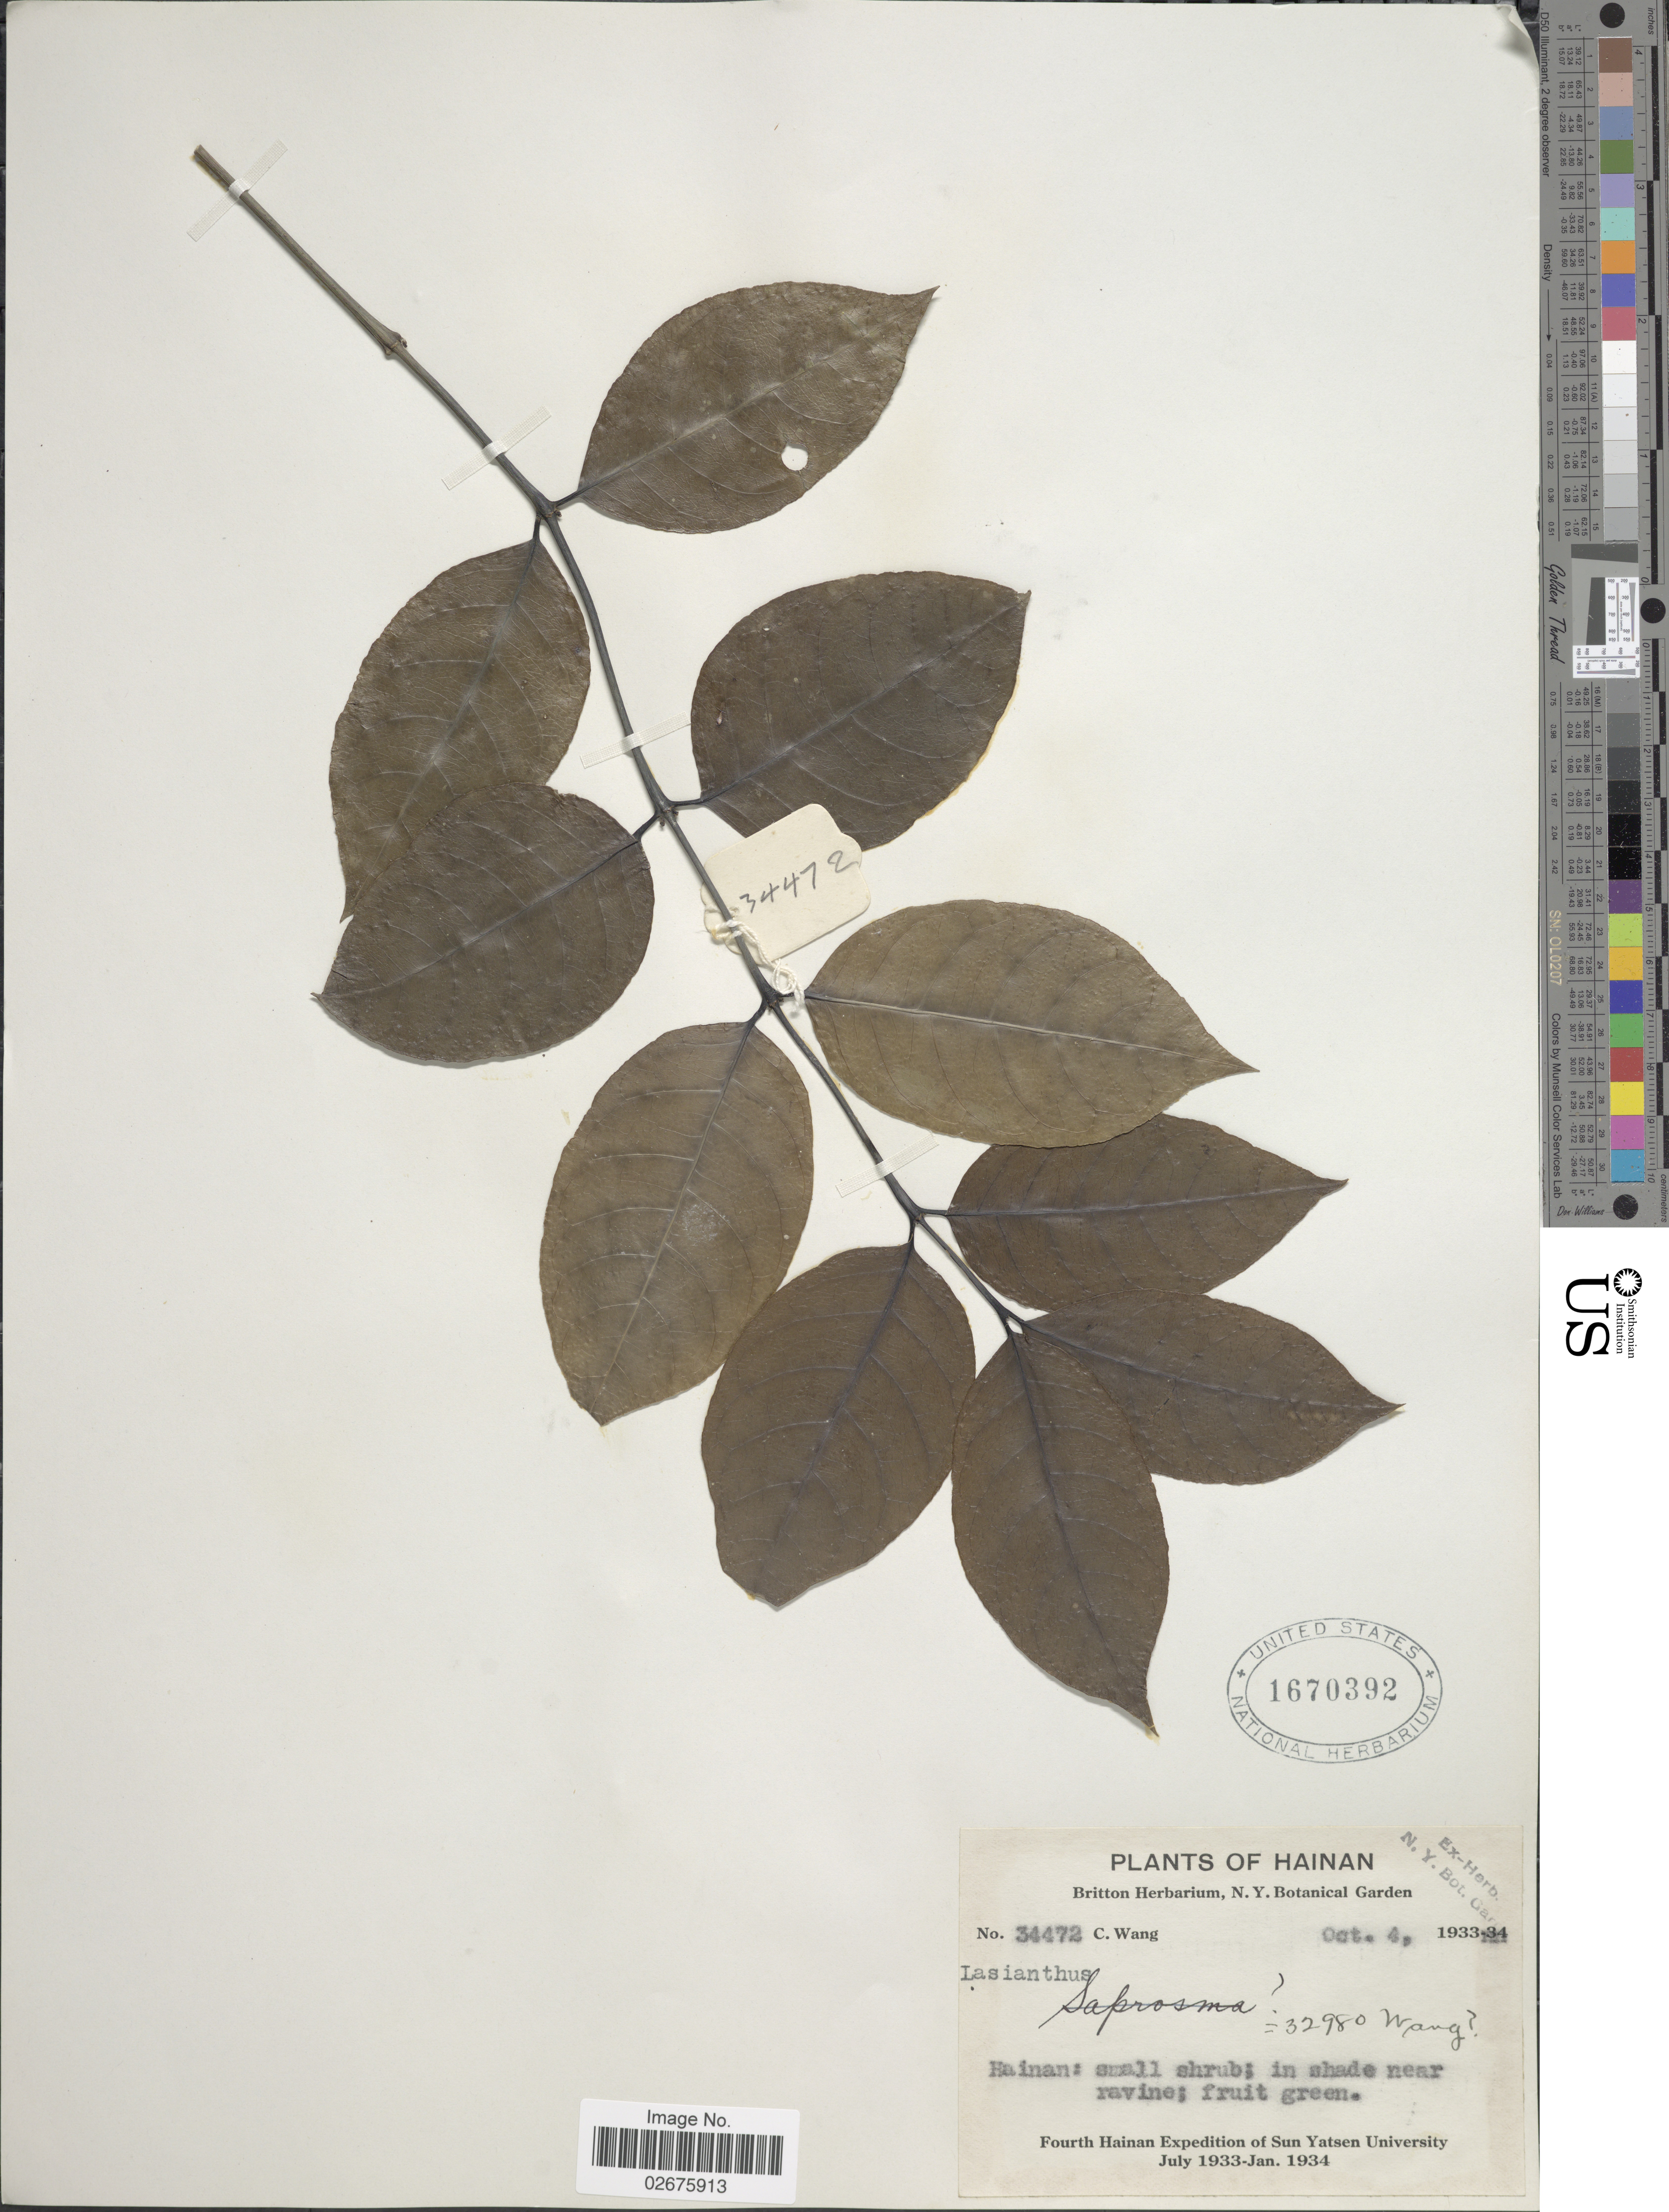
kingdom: Plantae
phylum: Tracheophyta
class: Magnoliopsida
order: Gentianales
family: Rubiaceae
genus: Lasianthus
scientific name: Lasianthus sp.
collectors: C. Wang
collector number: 34472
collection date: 1933-10-04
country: China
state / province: Hainan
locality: Hainan: in shade near ravine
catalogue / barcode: US 1670392